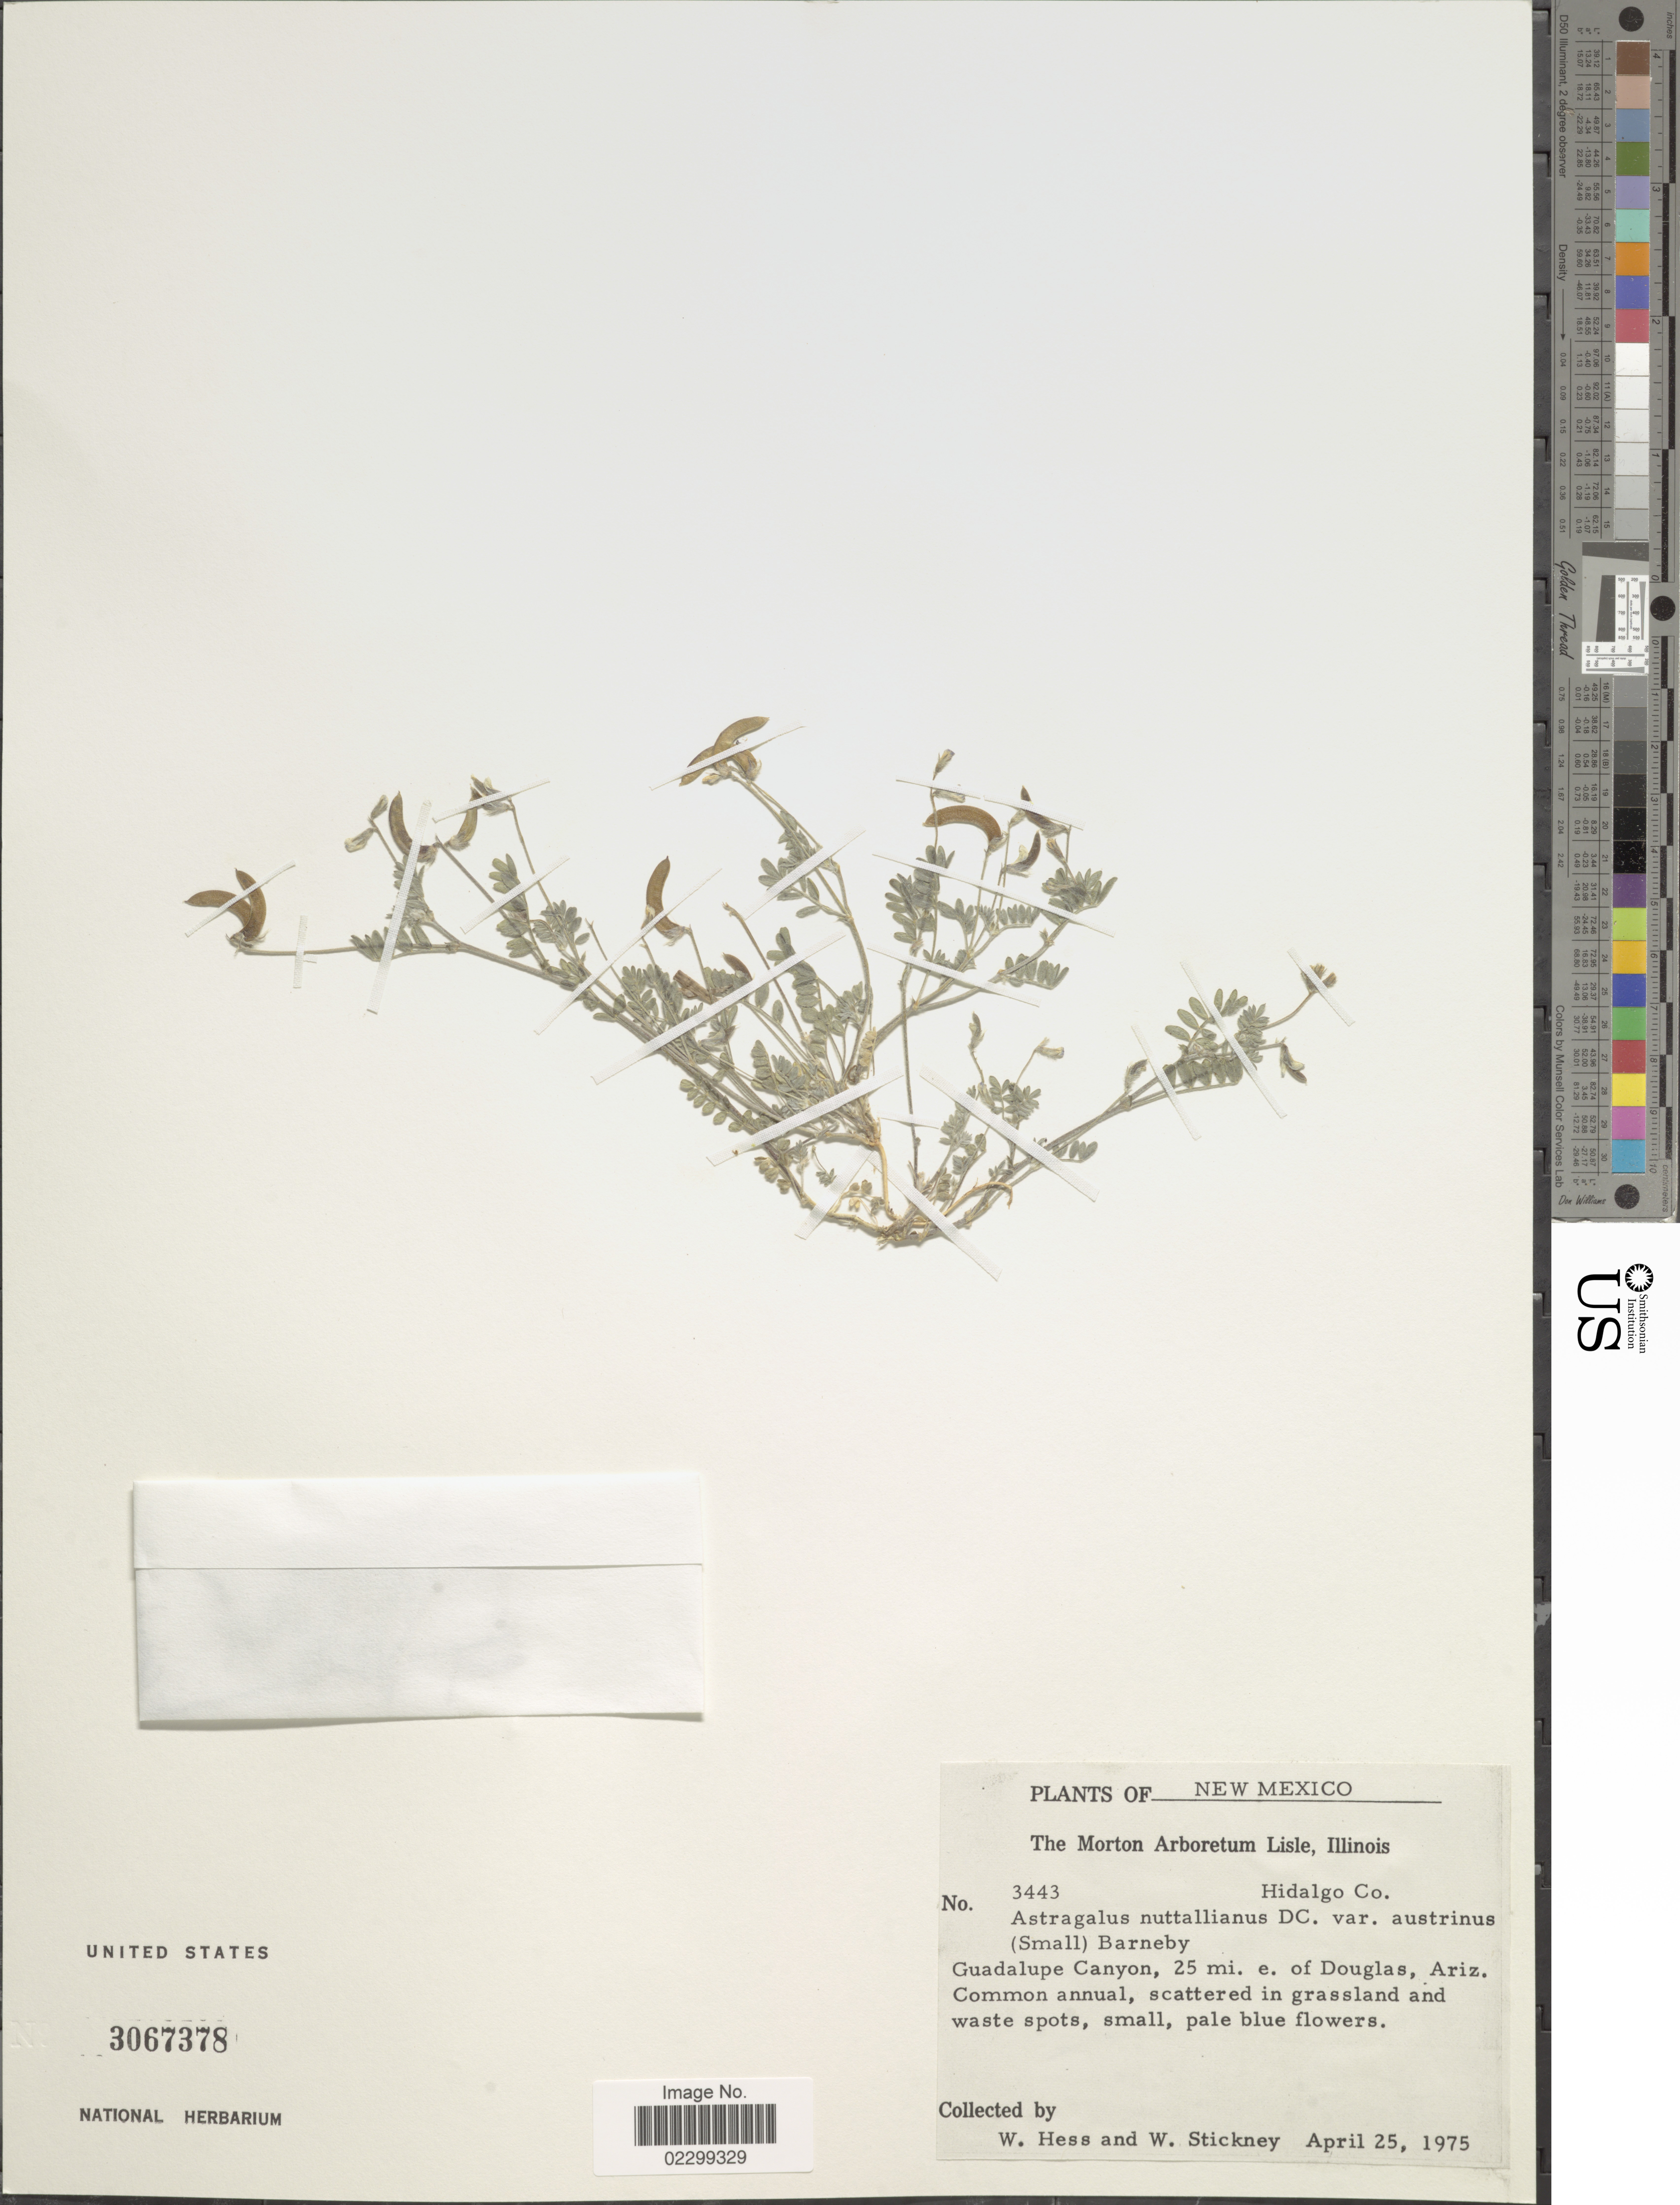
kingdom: Plantae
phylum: Tracheophyta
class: Magnoliopsida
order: Fabales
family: Fabaceae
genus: Astragalus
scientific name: Astragalus austrinus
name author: (Small) O.E. Schulz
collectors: W. Hess & W. Stickney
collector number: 3443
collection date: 1975-04-25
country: United States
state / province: New Mexico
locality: Gaudalupe Canyon, 25 mi. e. of Douglas, Ariz.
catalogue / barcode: US 3067378